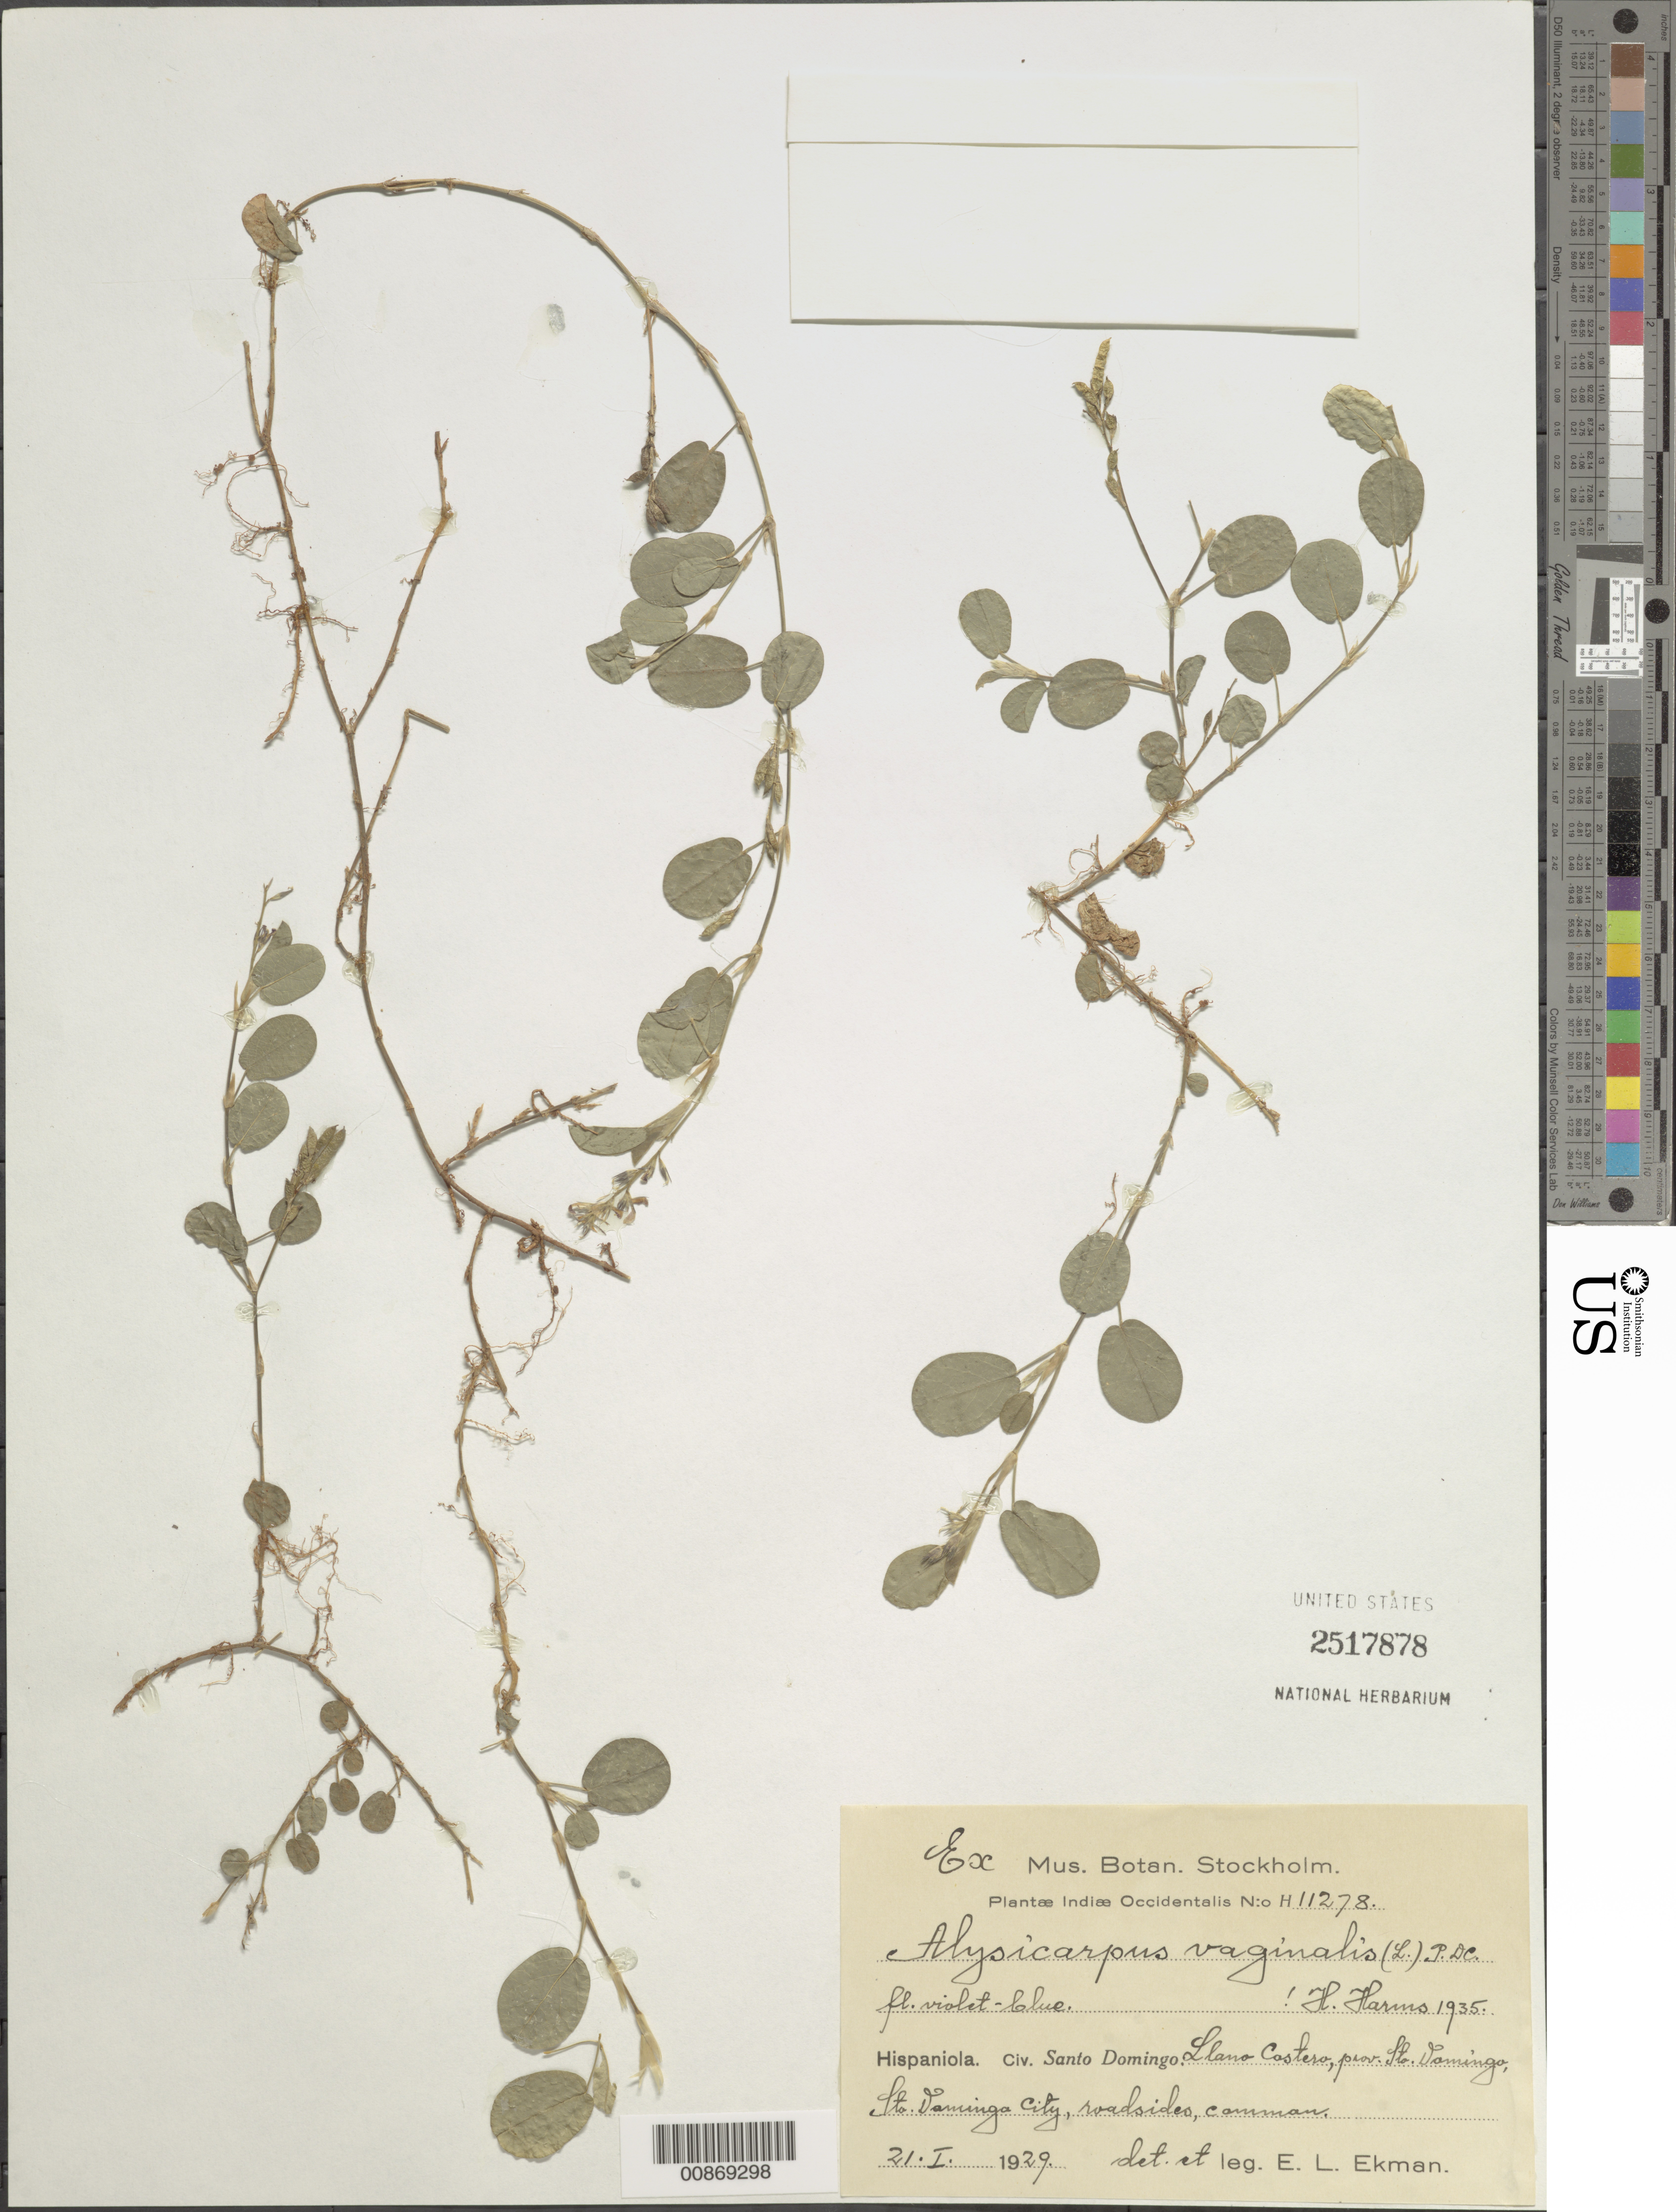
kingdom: Plantae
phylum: Tracheophyta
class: Magnoliopsida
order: Fabales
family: Fabaceae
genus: Alysicarpus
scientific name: Alysicarpus vaginalis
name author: (L.) DC.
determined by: Harms, H.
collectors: E. L. Ekman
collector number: H 11278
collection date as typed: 21 Jan 1929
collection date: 1929-01-21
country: Dominican Republic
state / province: Distrito Nacional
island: Hispaniola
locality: Llano Costero, prov. Sto. Domingo (obsolete), Sto. Domingo City.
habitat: Roadsides.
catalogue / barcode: US 2517878